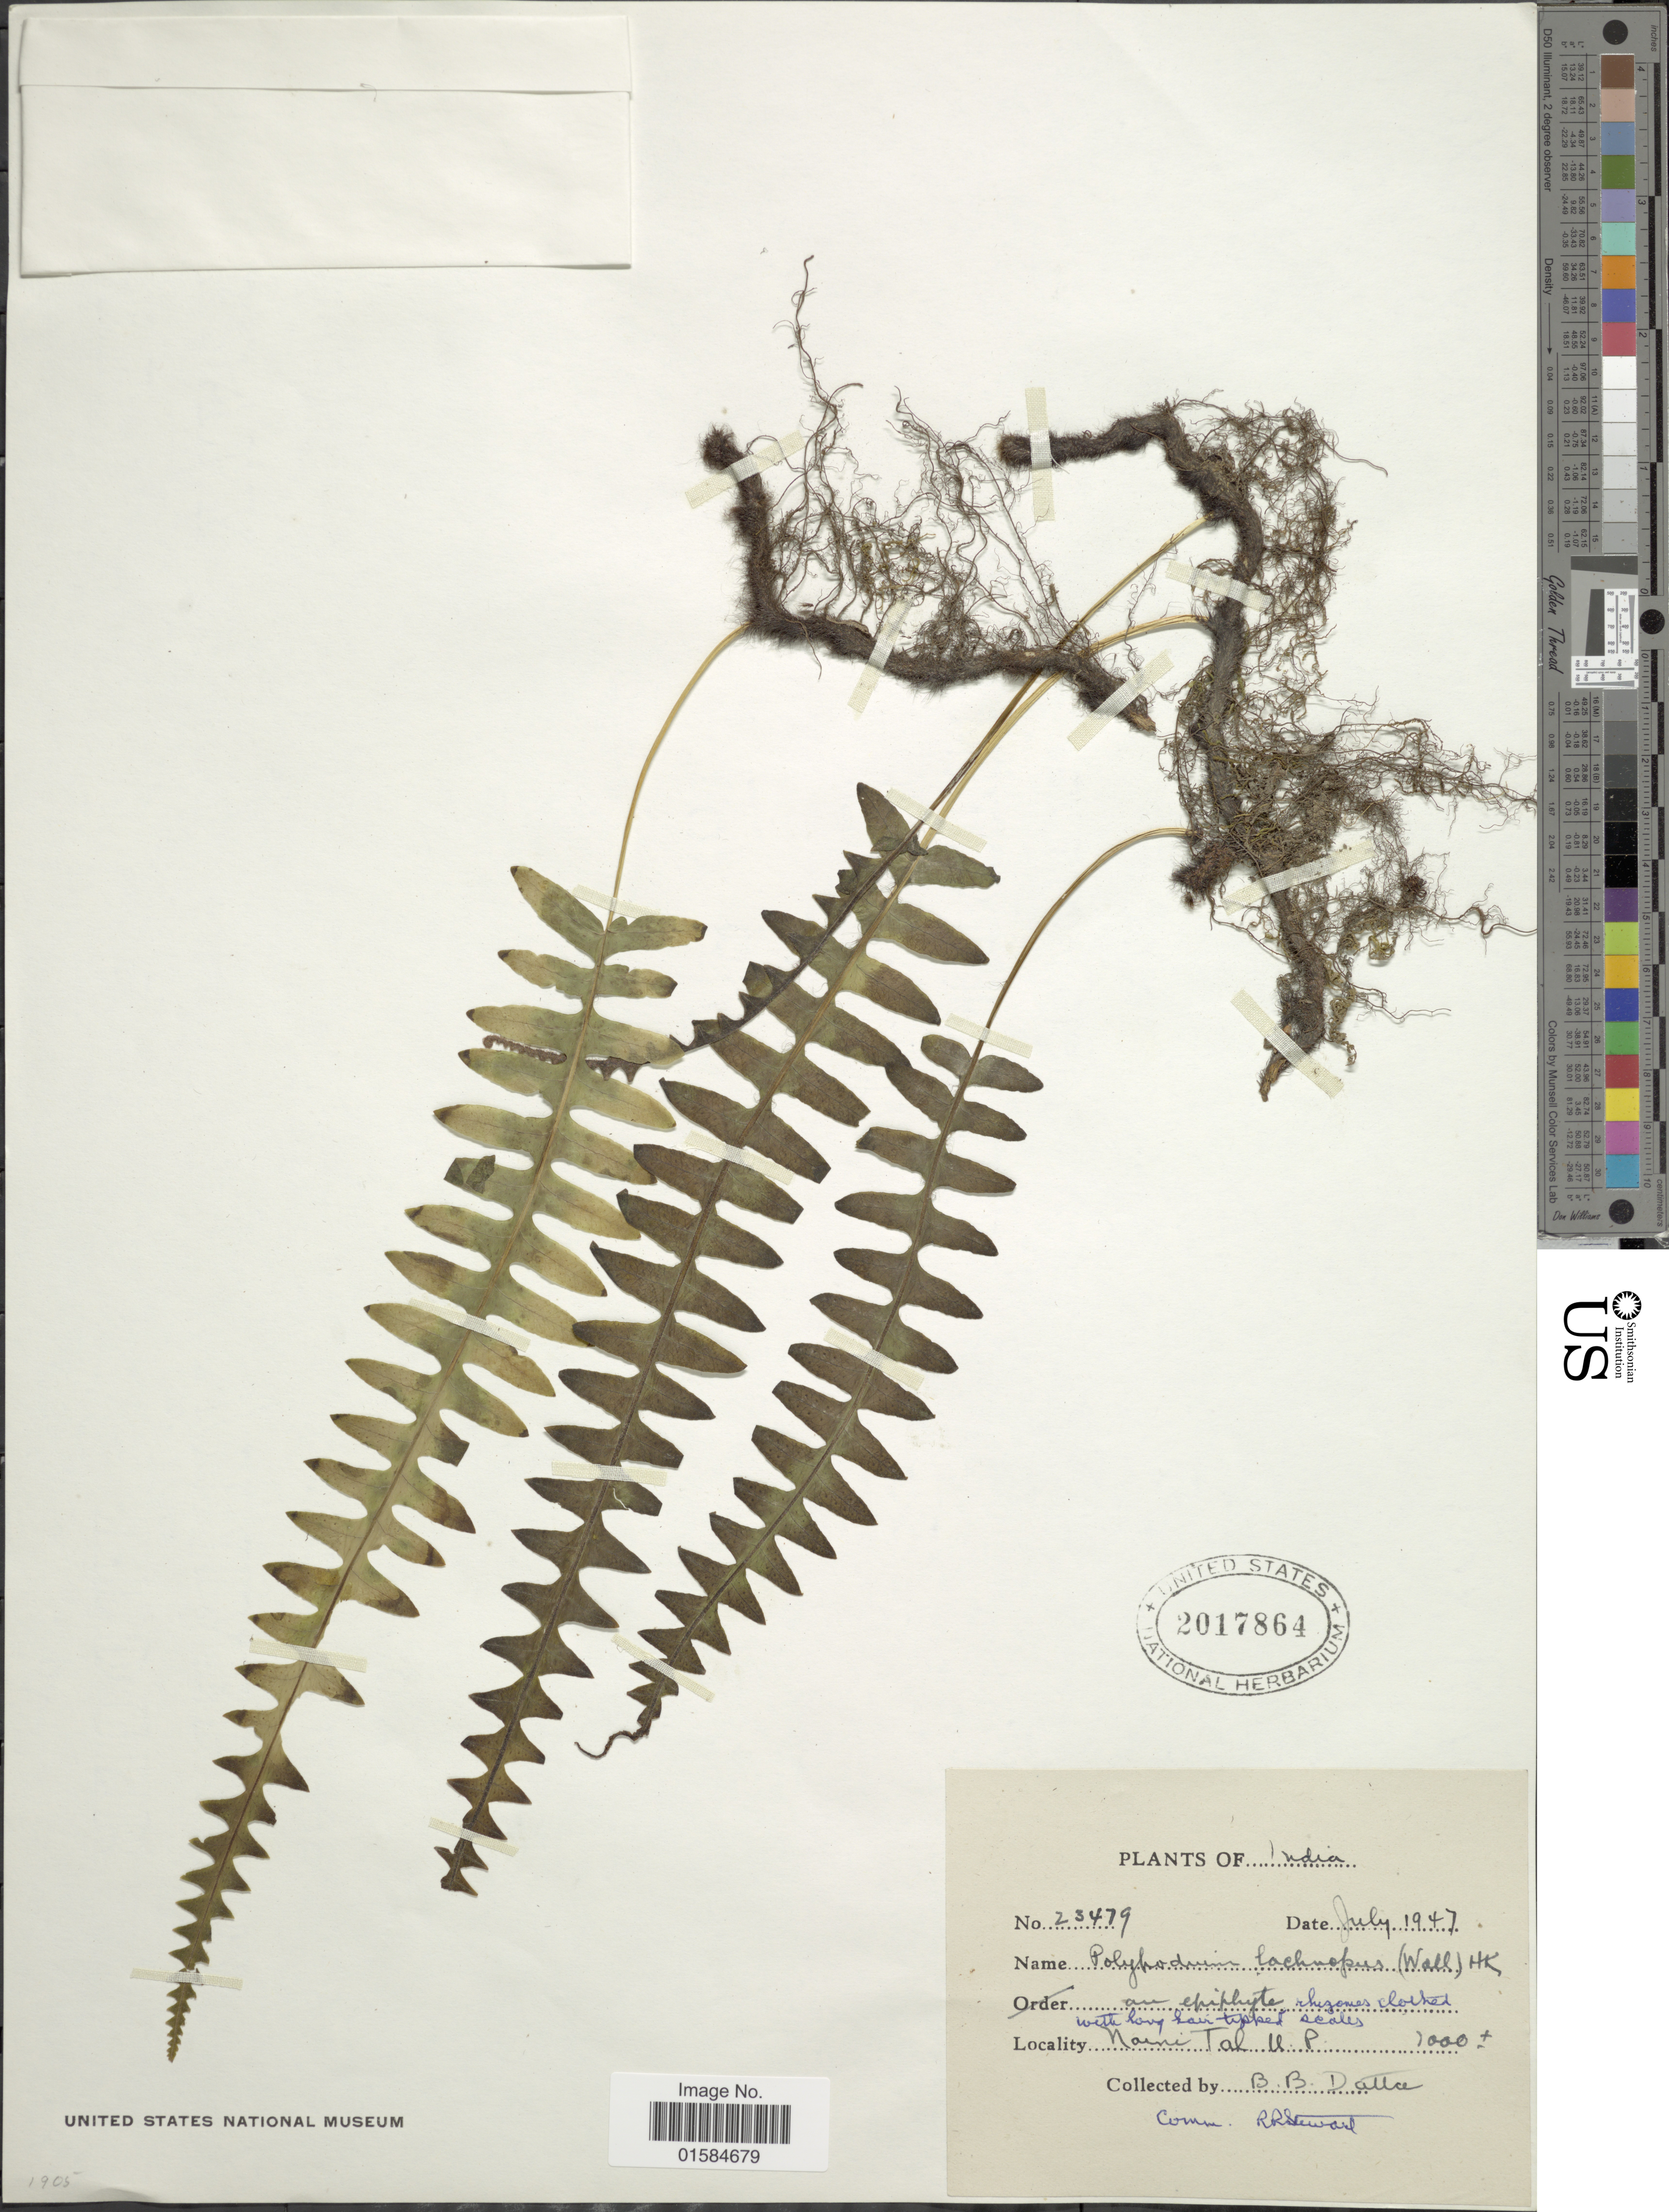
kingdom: Plantae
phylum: Tracheophyta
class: Polypodiopsida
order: Polypodiales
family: Polypodiaceae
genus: Goniophlebium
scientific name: Goniophlebium lachnopus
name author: (Wall. ex Hook.) J. Sm.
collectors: B. Datta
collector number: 23479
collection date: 1947-07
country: India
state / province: Uttar Pradesh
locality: Naini Tal, U. P.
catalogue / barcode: US 2017864